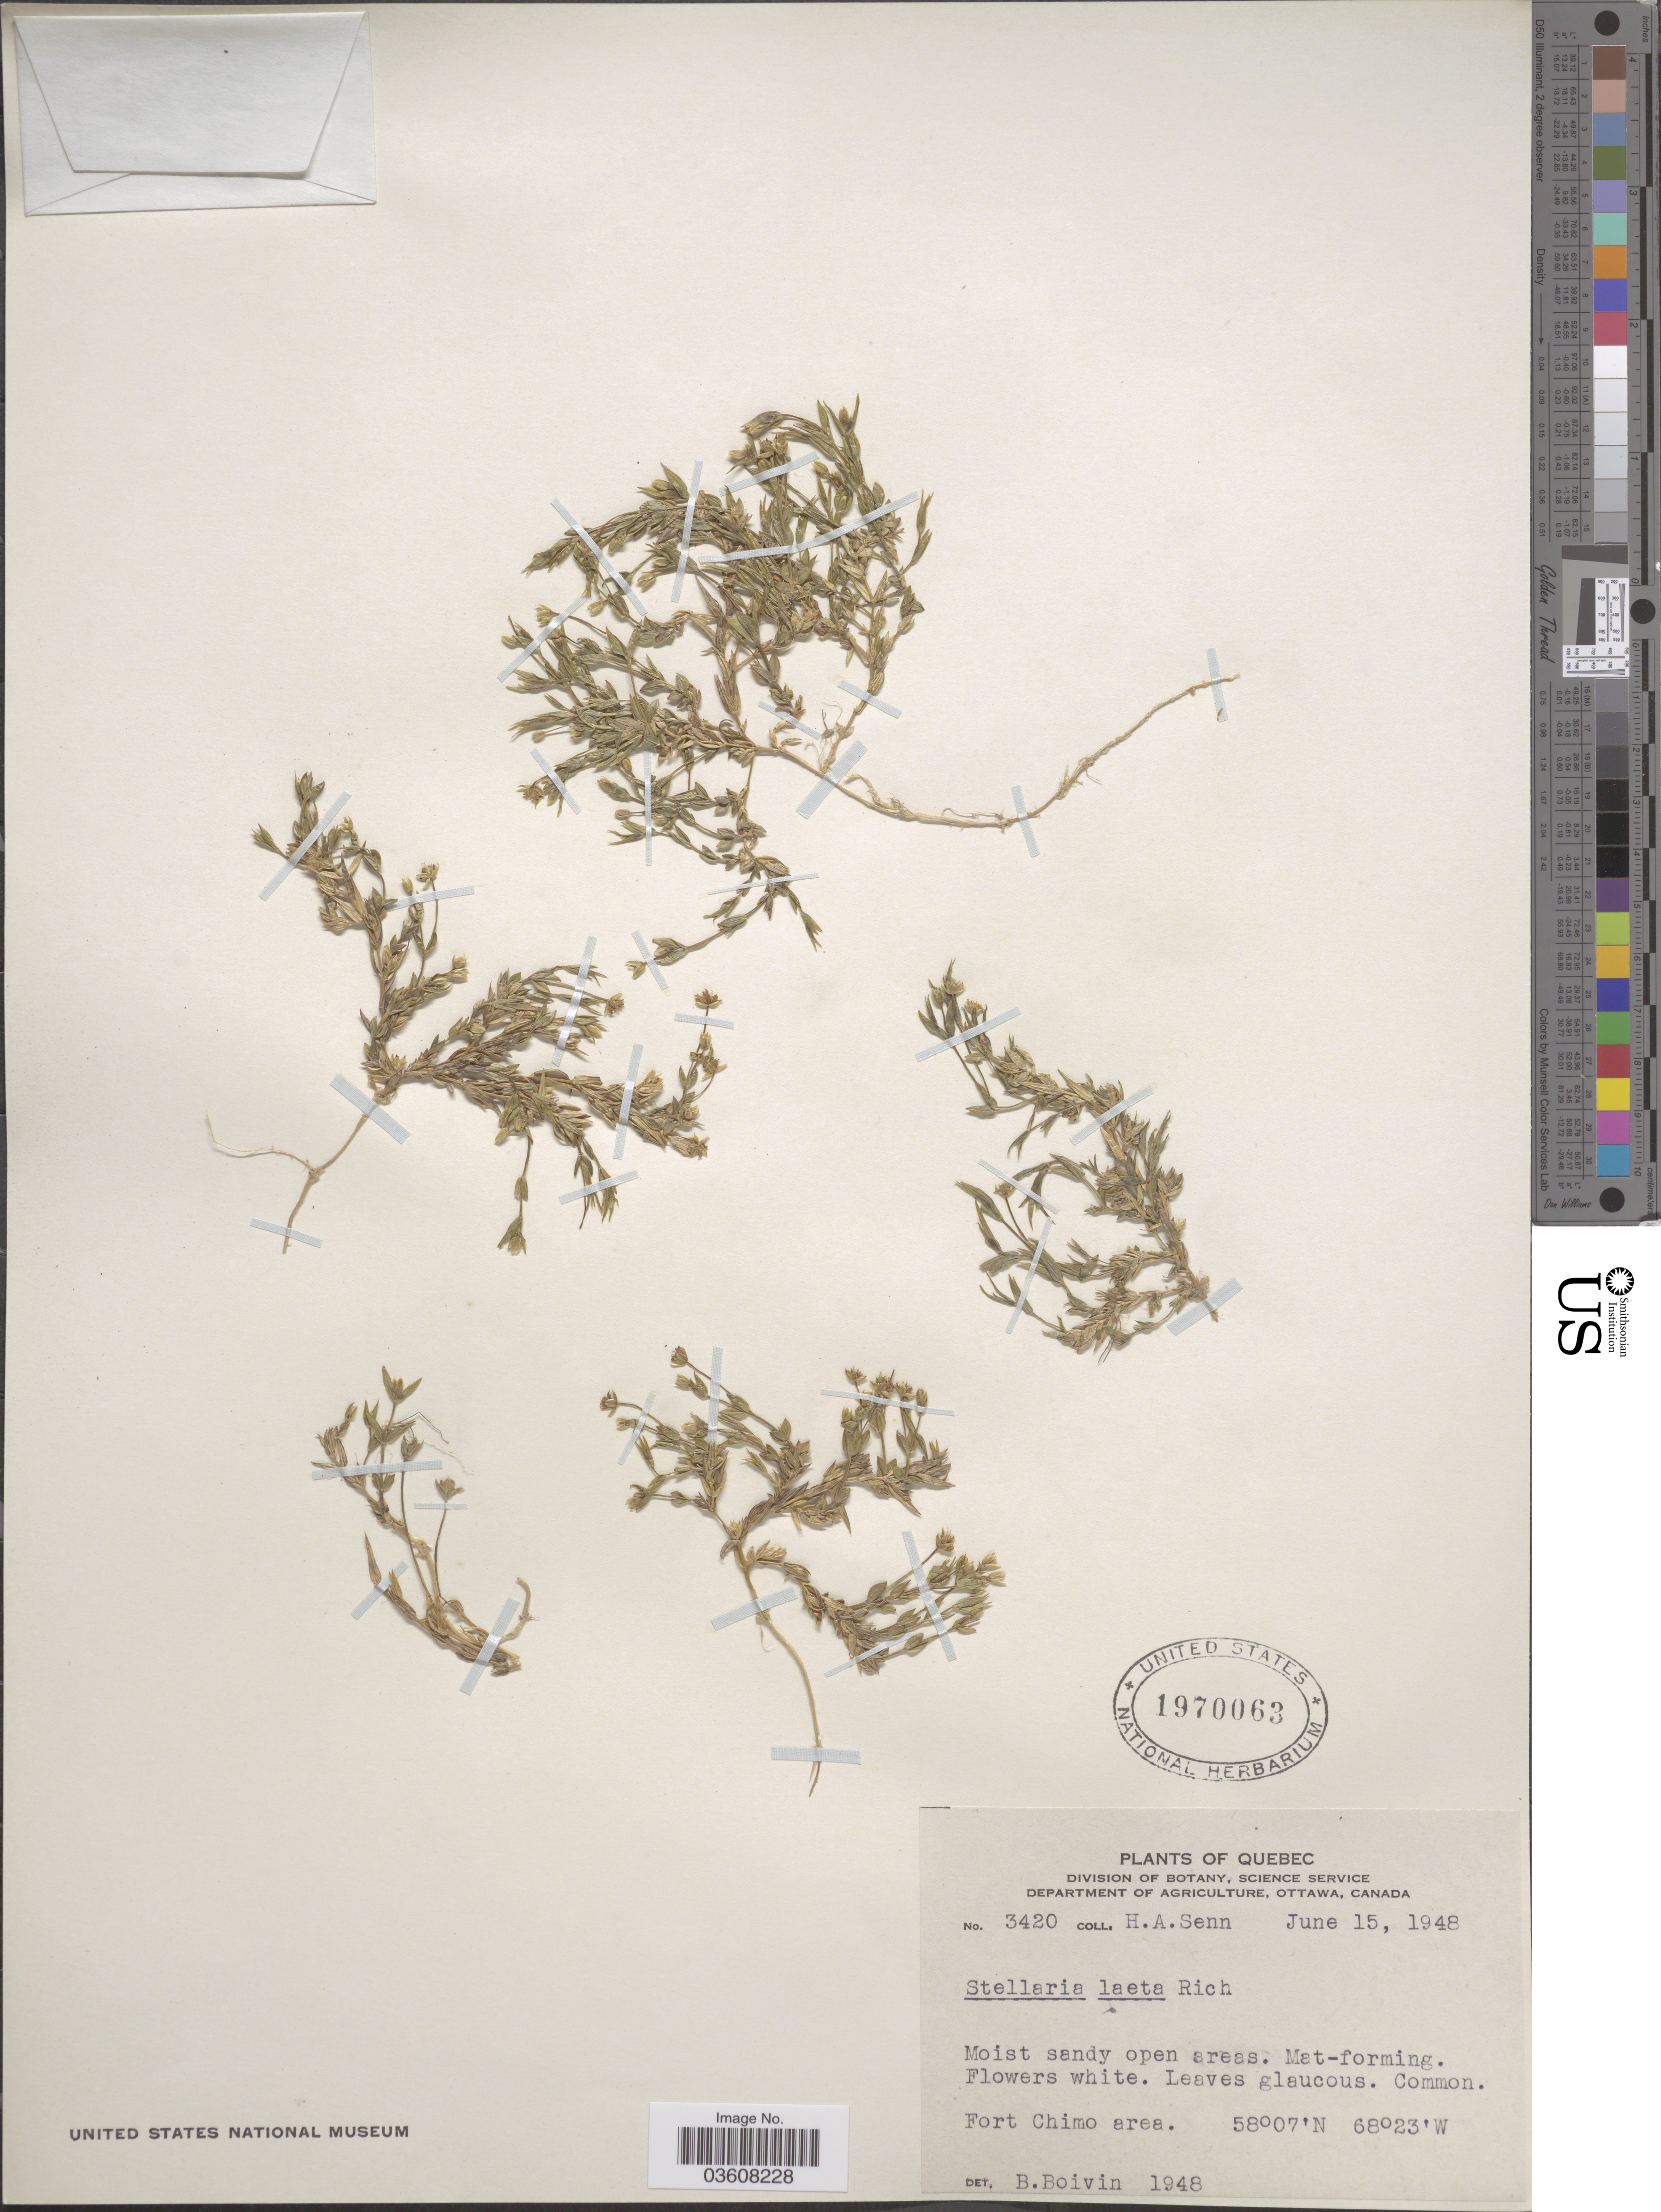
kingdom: Plantae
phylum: Tracheophyta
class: Magnoliopsida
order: Caryophyllales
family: Caryophyllaceae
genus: Stellaria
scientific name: Stellaria laeta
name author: Richards.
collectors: H. Senn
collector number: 3420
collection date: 1948-06-15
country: Canada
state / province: Quebec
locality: Fort Chimo area.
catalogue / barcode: US 1970063